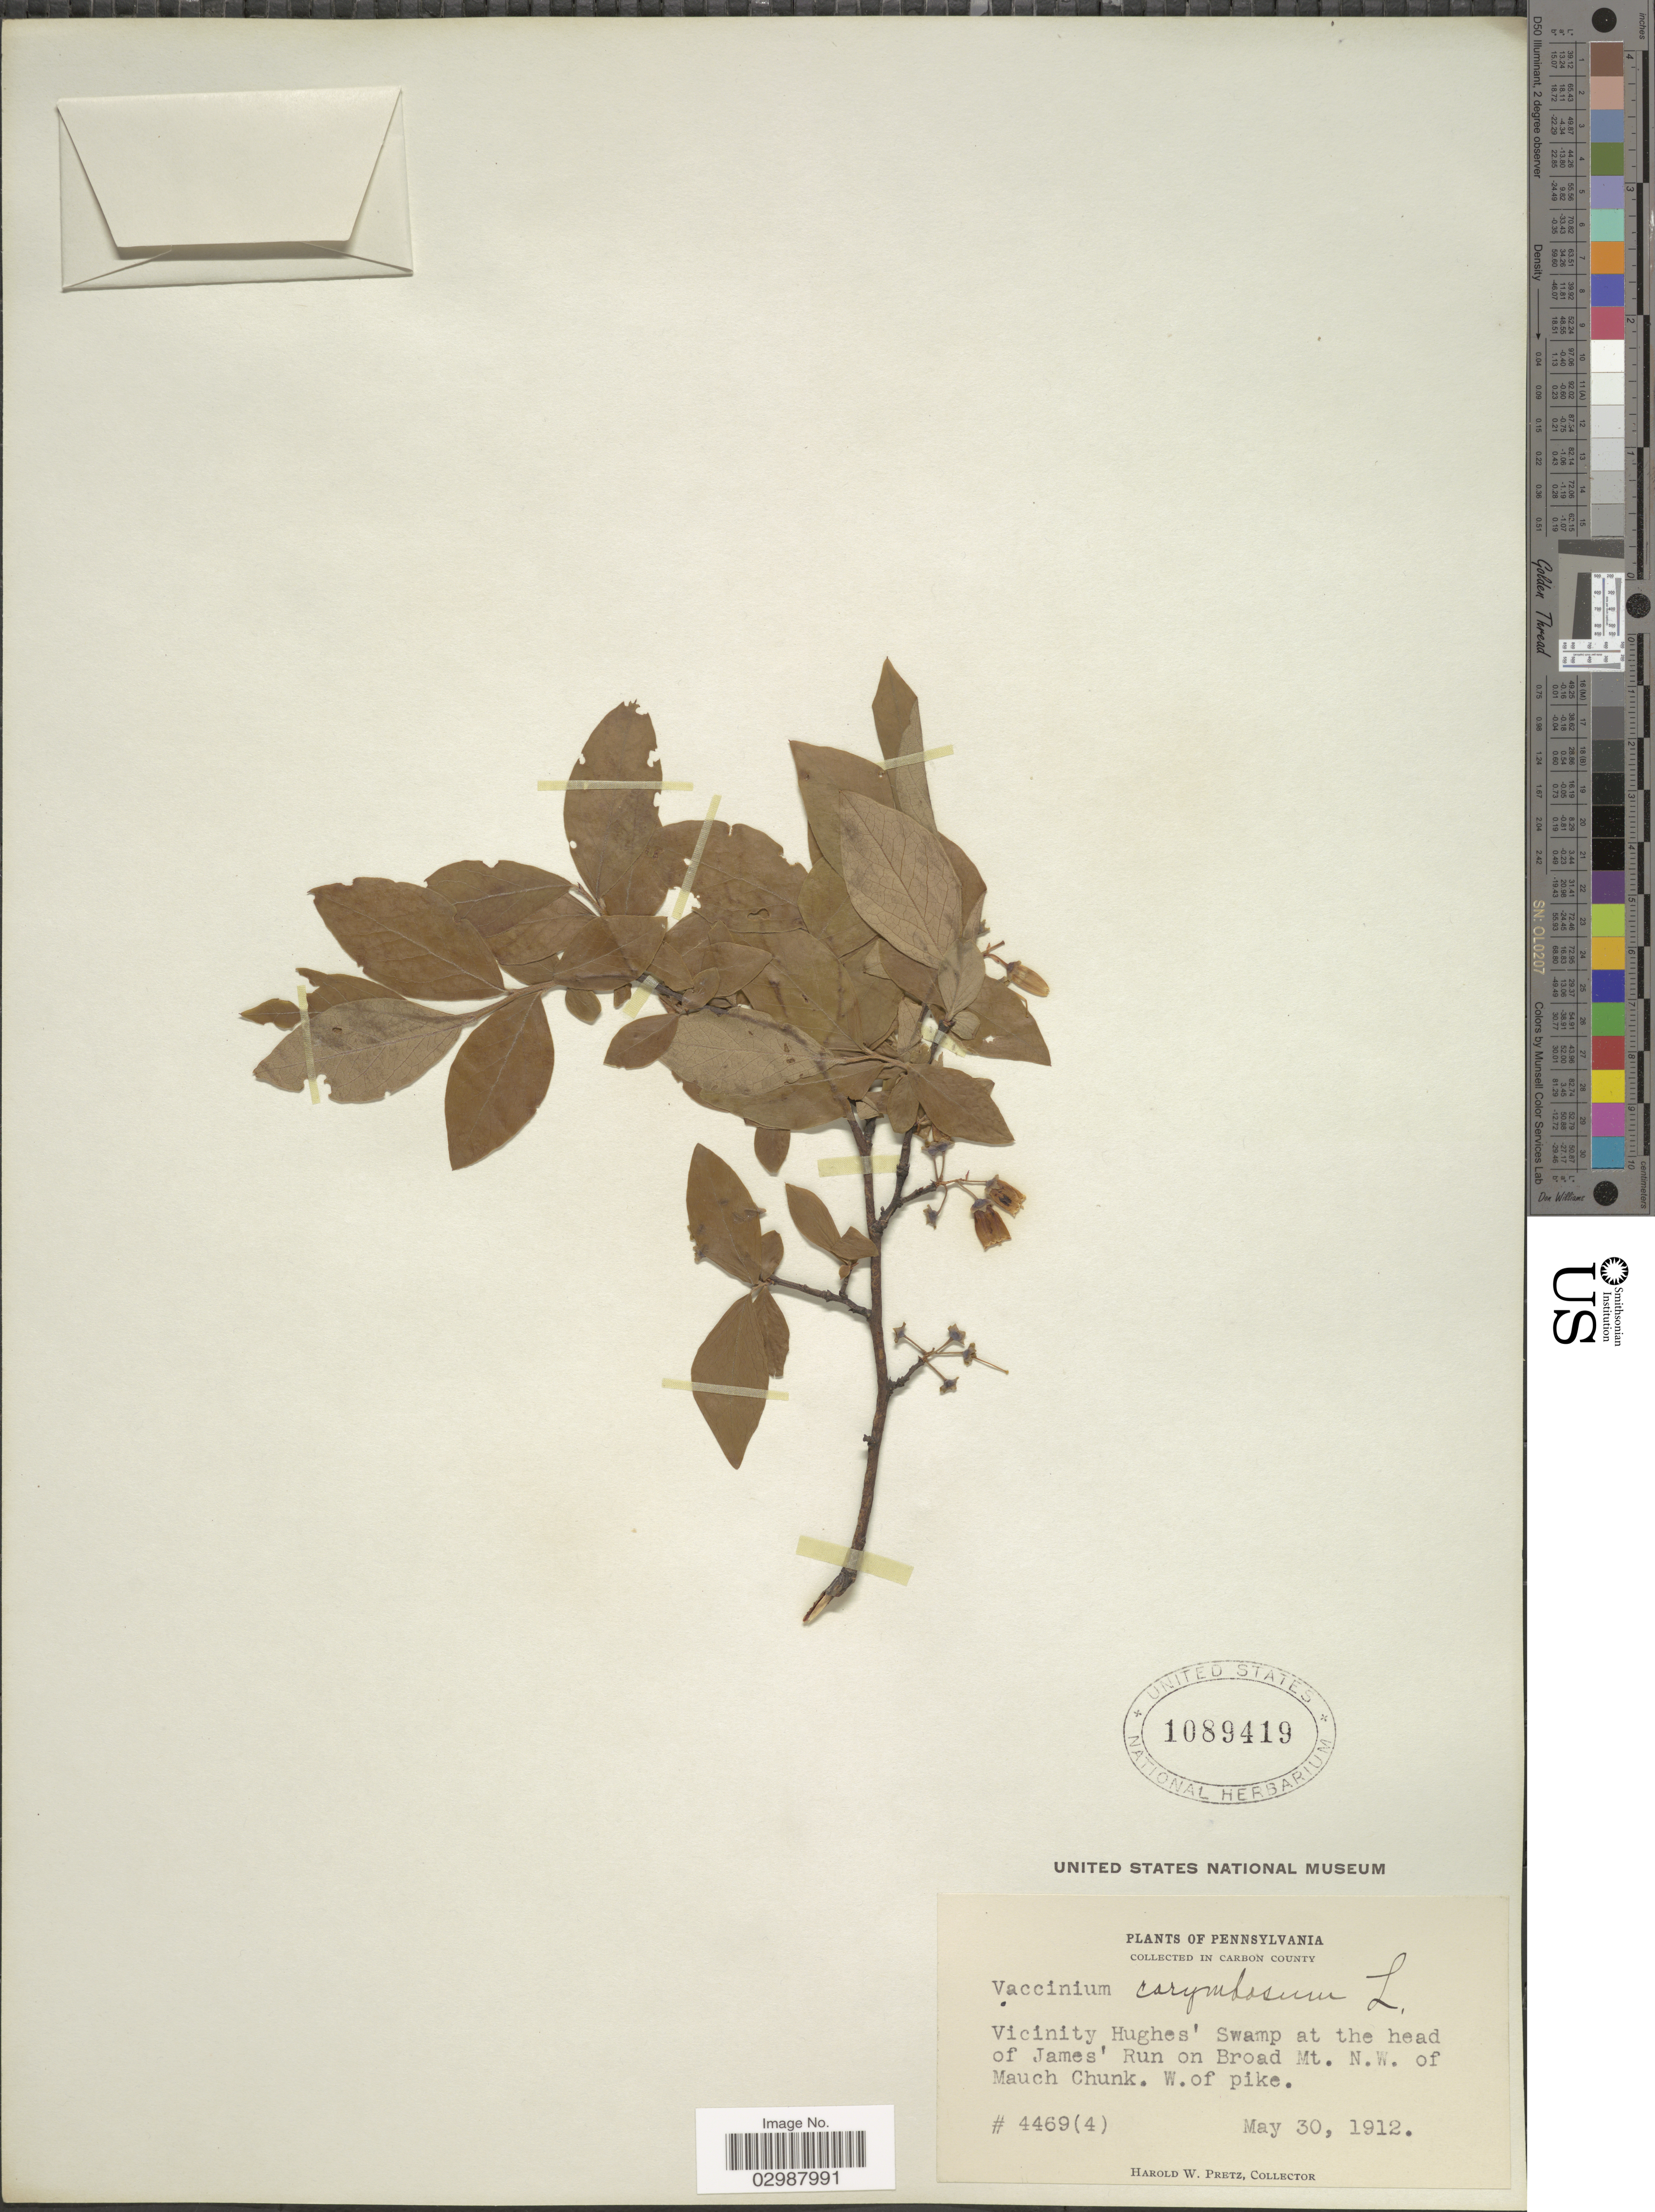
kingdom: Plantae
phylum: Tracheophyta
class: Magnoliopsida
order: Ericales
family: Ericaceae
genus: Vaccinium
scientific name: Vaccinium corymbosum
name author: L.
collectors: H. W. Pretz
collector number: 4469 (4)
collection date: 1912-05-30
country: United States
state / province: Pennsylvania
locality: In Carbon County. Vicinity ,Hughes' Swamp at the head of James' Run on Broad Mt. N.W. of Mauch Chunk. W. of pike.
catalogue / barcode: US 1089419